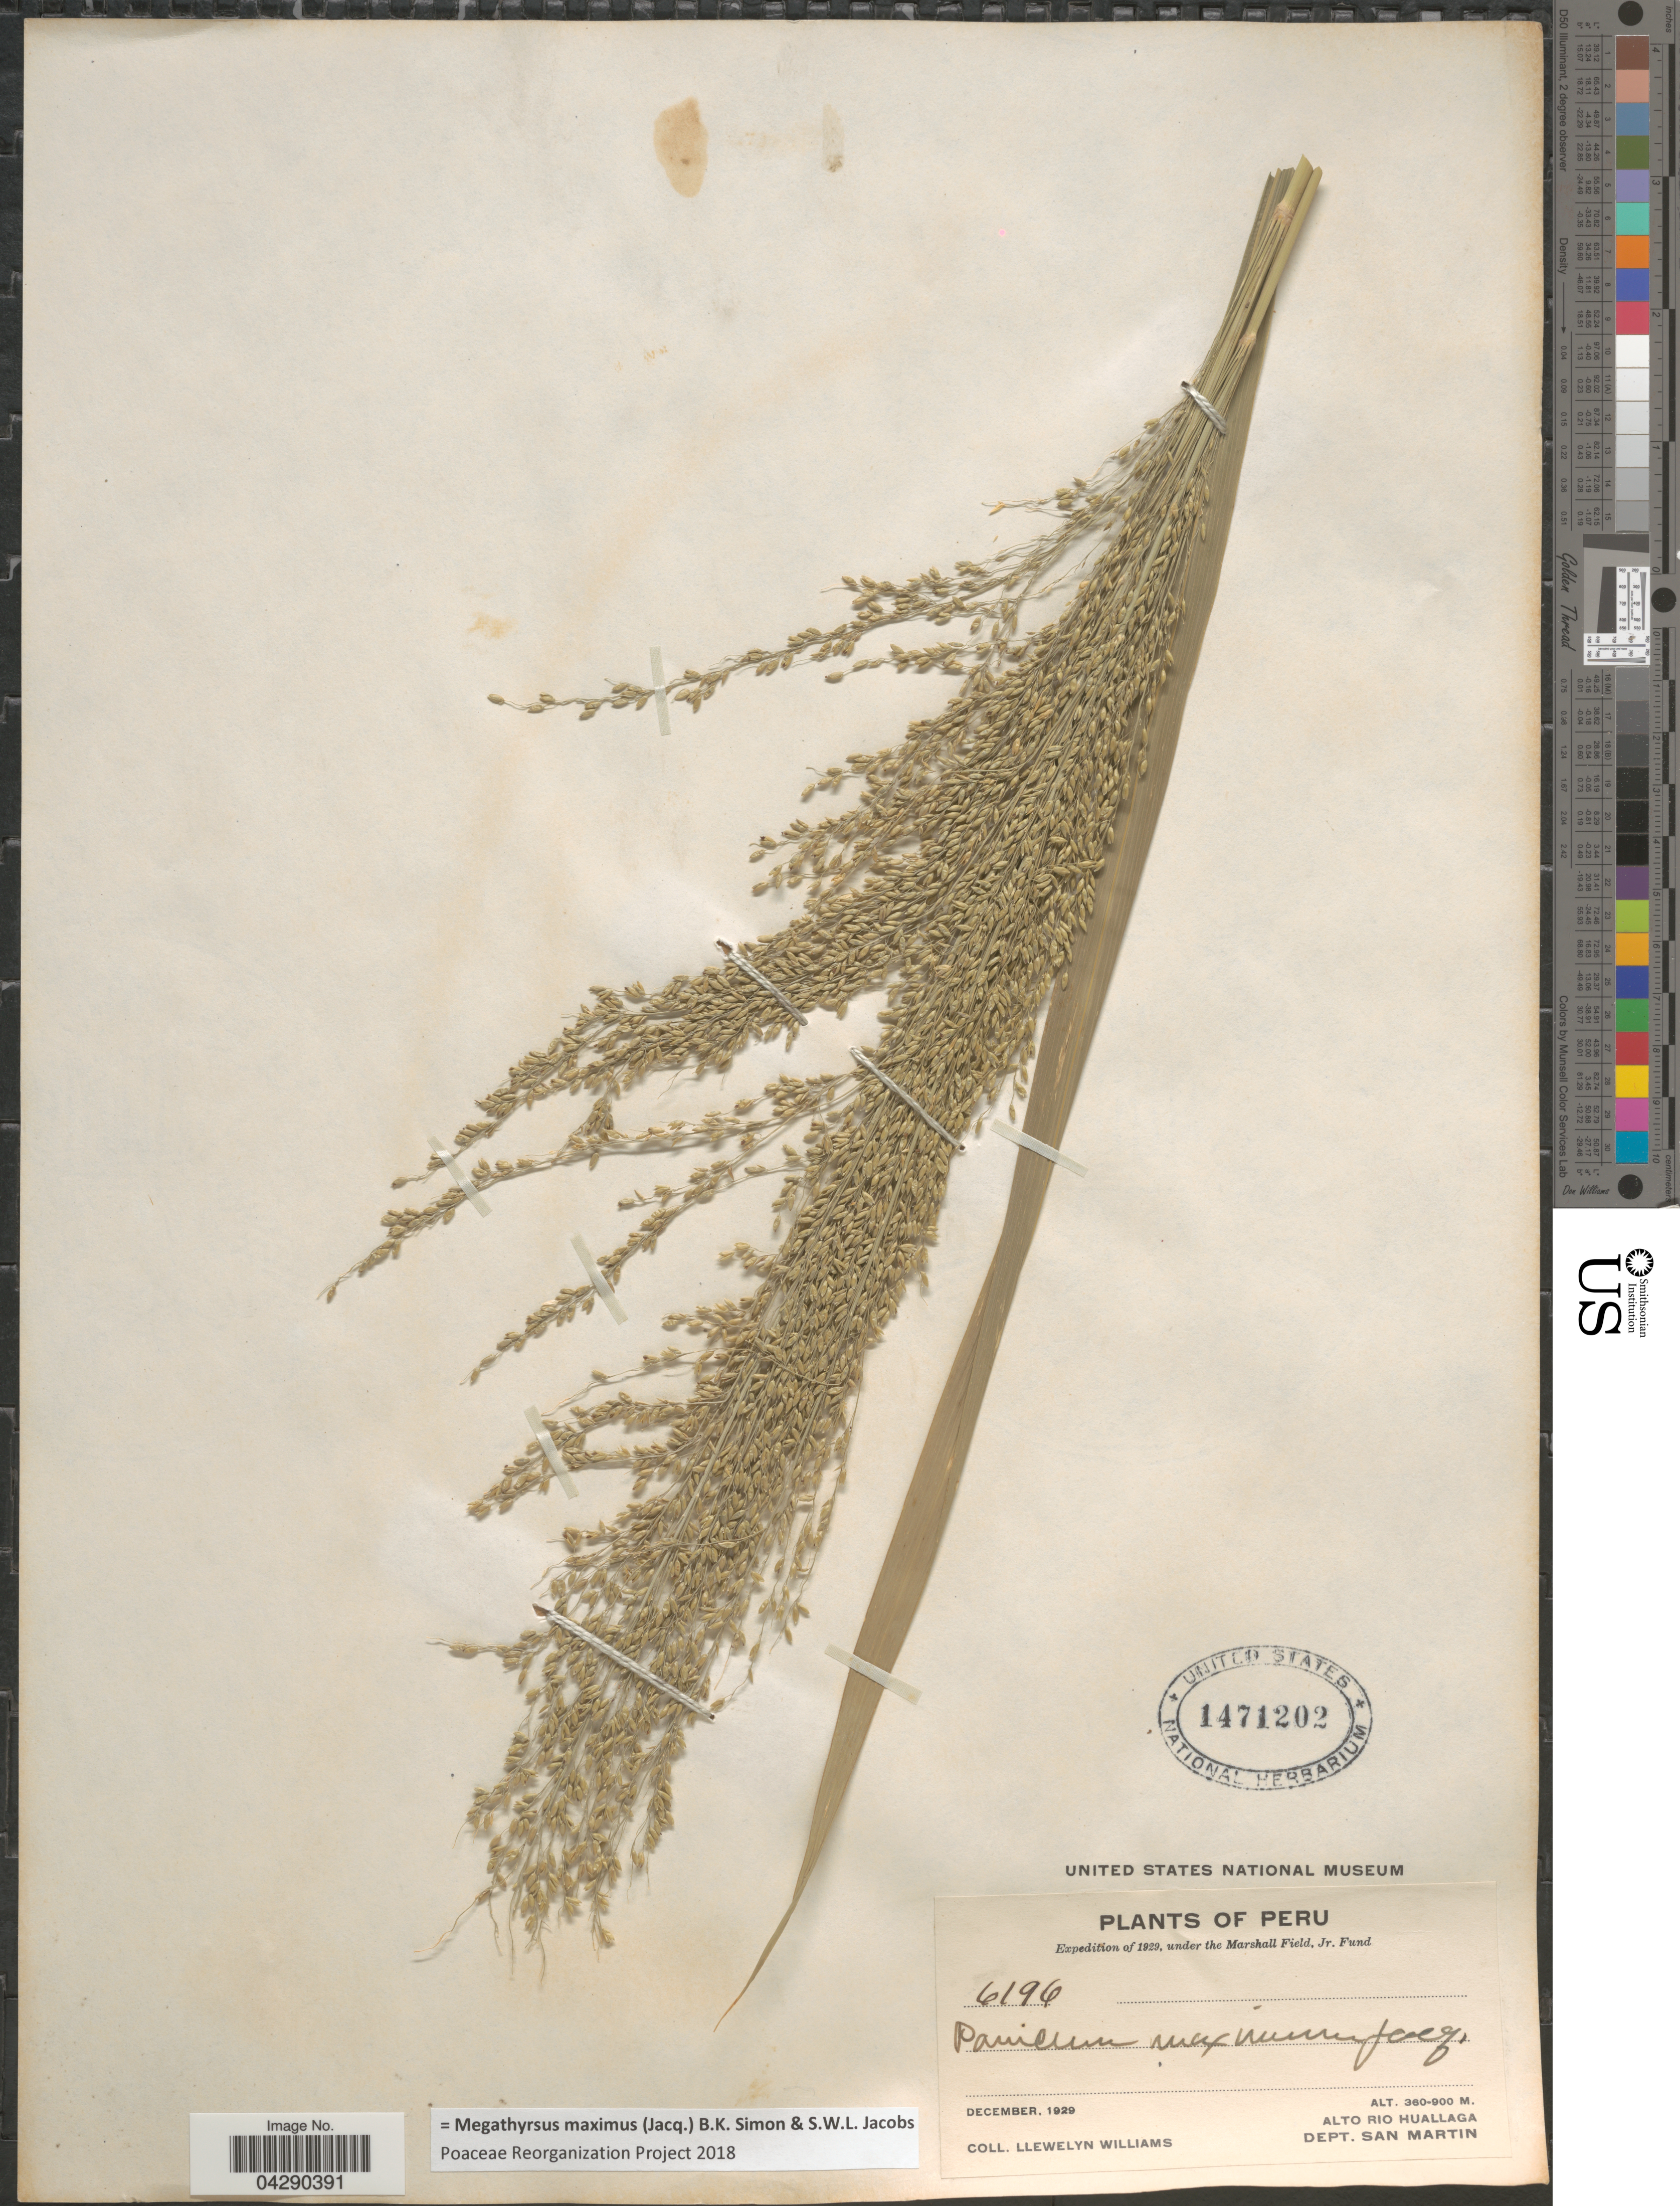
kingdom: Plantae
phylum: Tracheophyta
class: Liliopsida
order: Poales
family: Poaceae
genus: Megathyrsus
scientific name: Megathyrsus maximus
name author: (Jacq.) B.K. Simon & S.W.L. Jacobs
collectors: Ll. Williams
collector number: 6196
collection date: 1929-12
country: Peru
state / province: San Martín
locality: Expedition of 1929. Alto Rio Huallaga. Dept. San Martin.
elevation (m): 360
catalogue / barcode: US 1471202